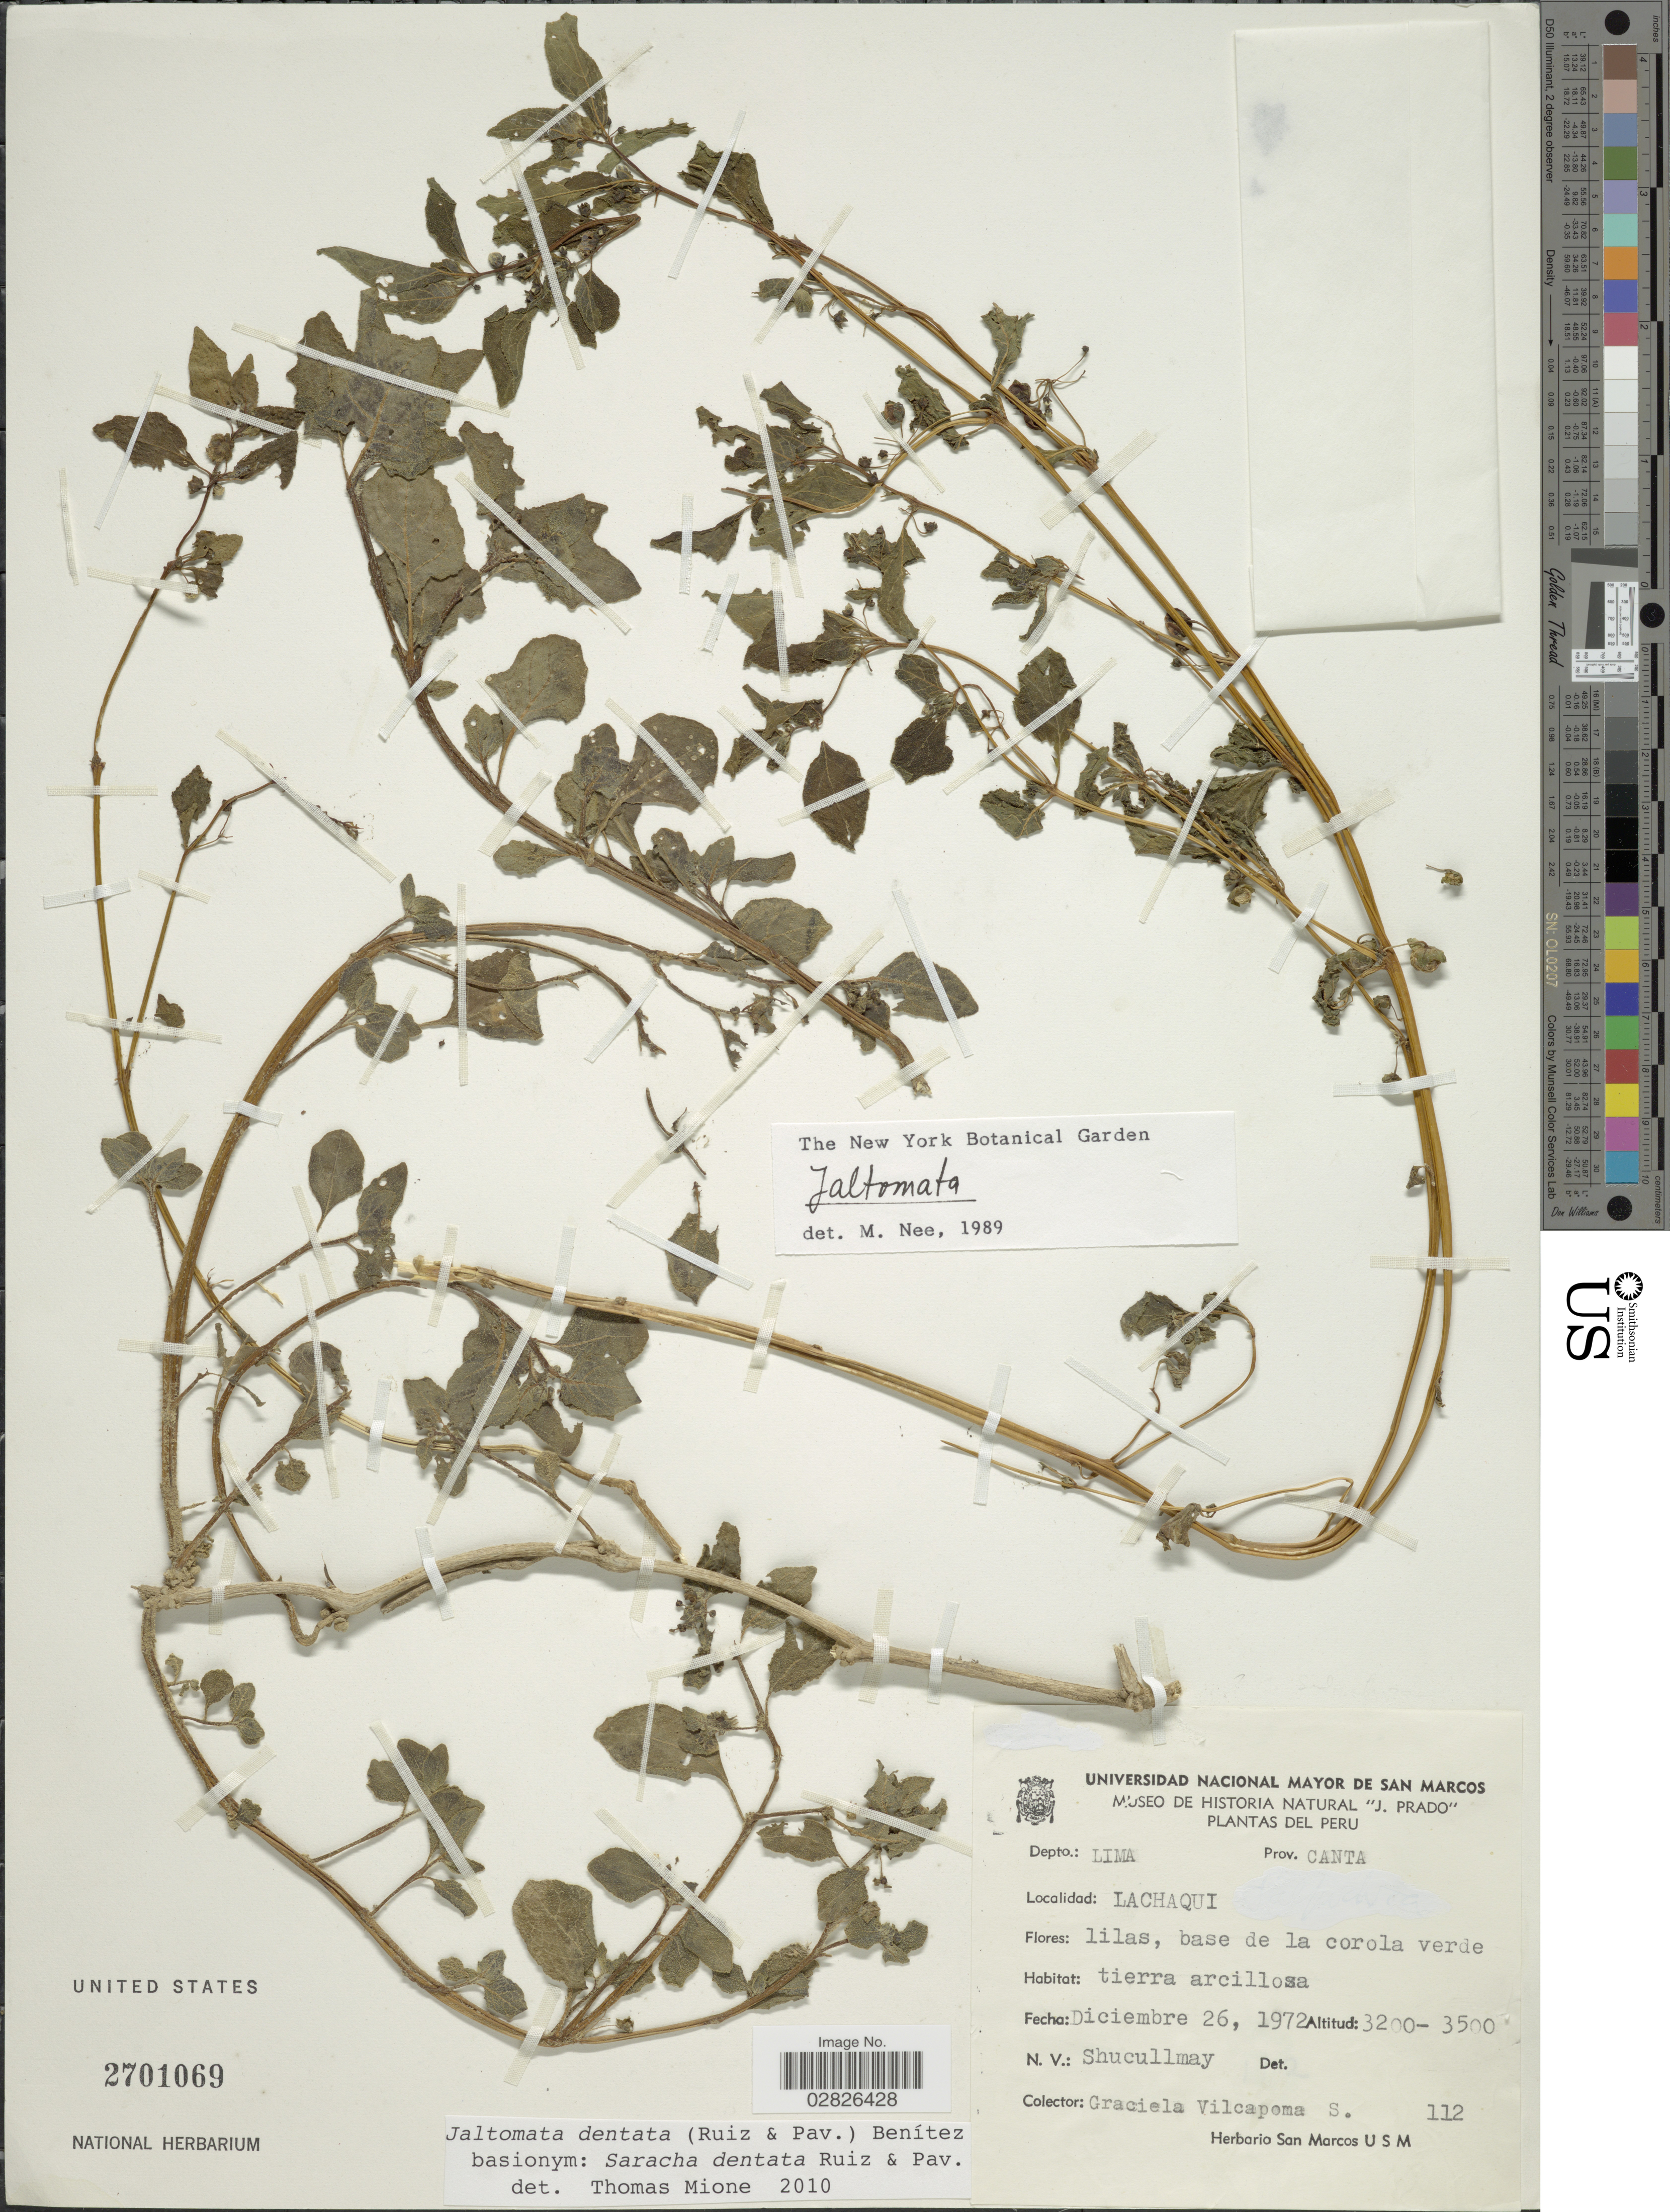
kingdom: Plantae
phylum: Tracheophyta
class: Magnoliopsida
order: Solanales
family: Solanaceae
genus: Jaltomata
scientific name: Jaltomata dentata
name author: (Ruiz & Pav.) Benítez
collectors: G. Vilcapoma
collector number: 112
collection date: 1972-12-26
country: Peru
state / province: Lima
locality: Depto. Lima, Prov. Canta, Lachaqui.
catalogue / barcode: US 2701069